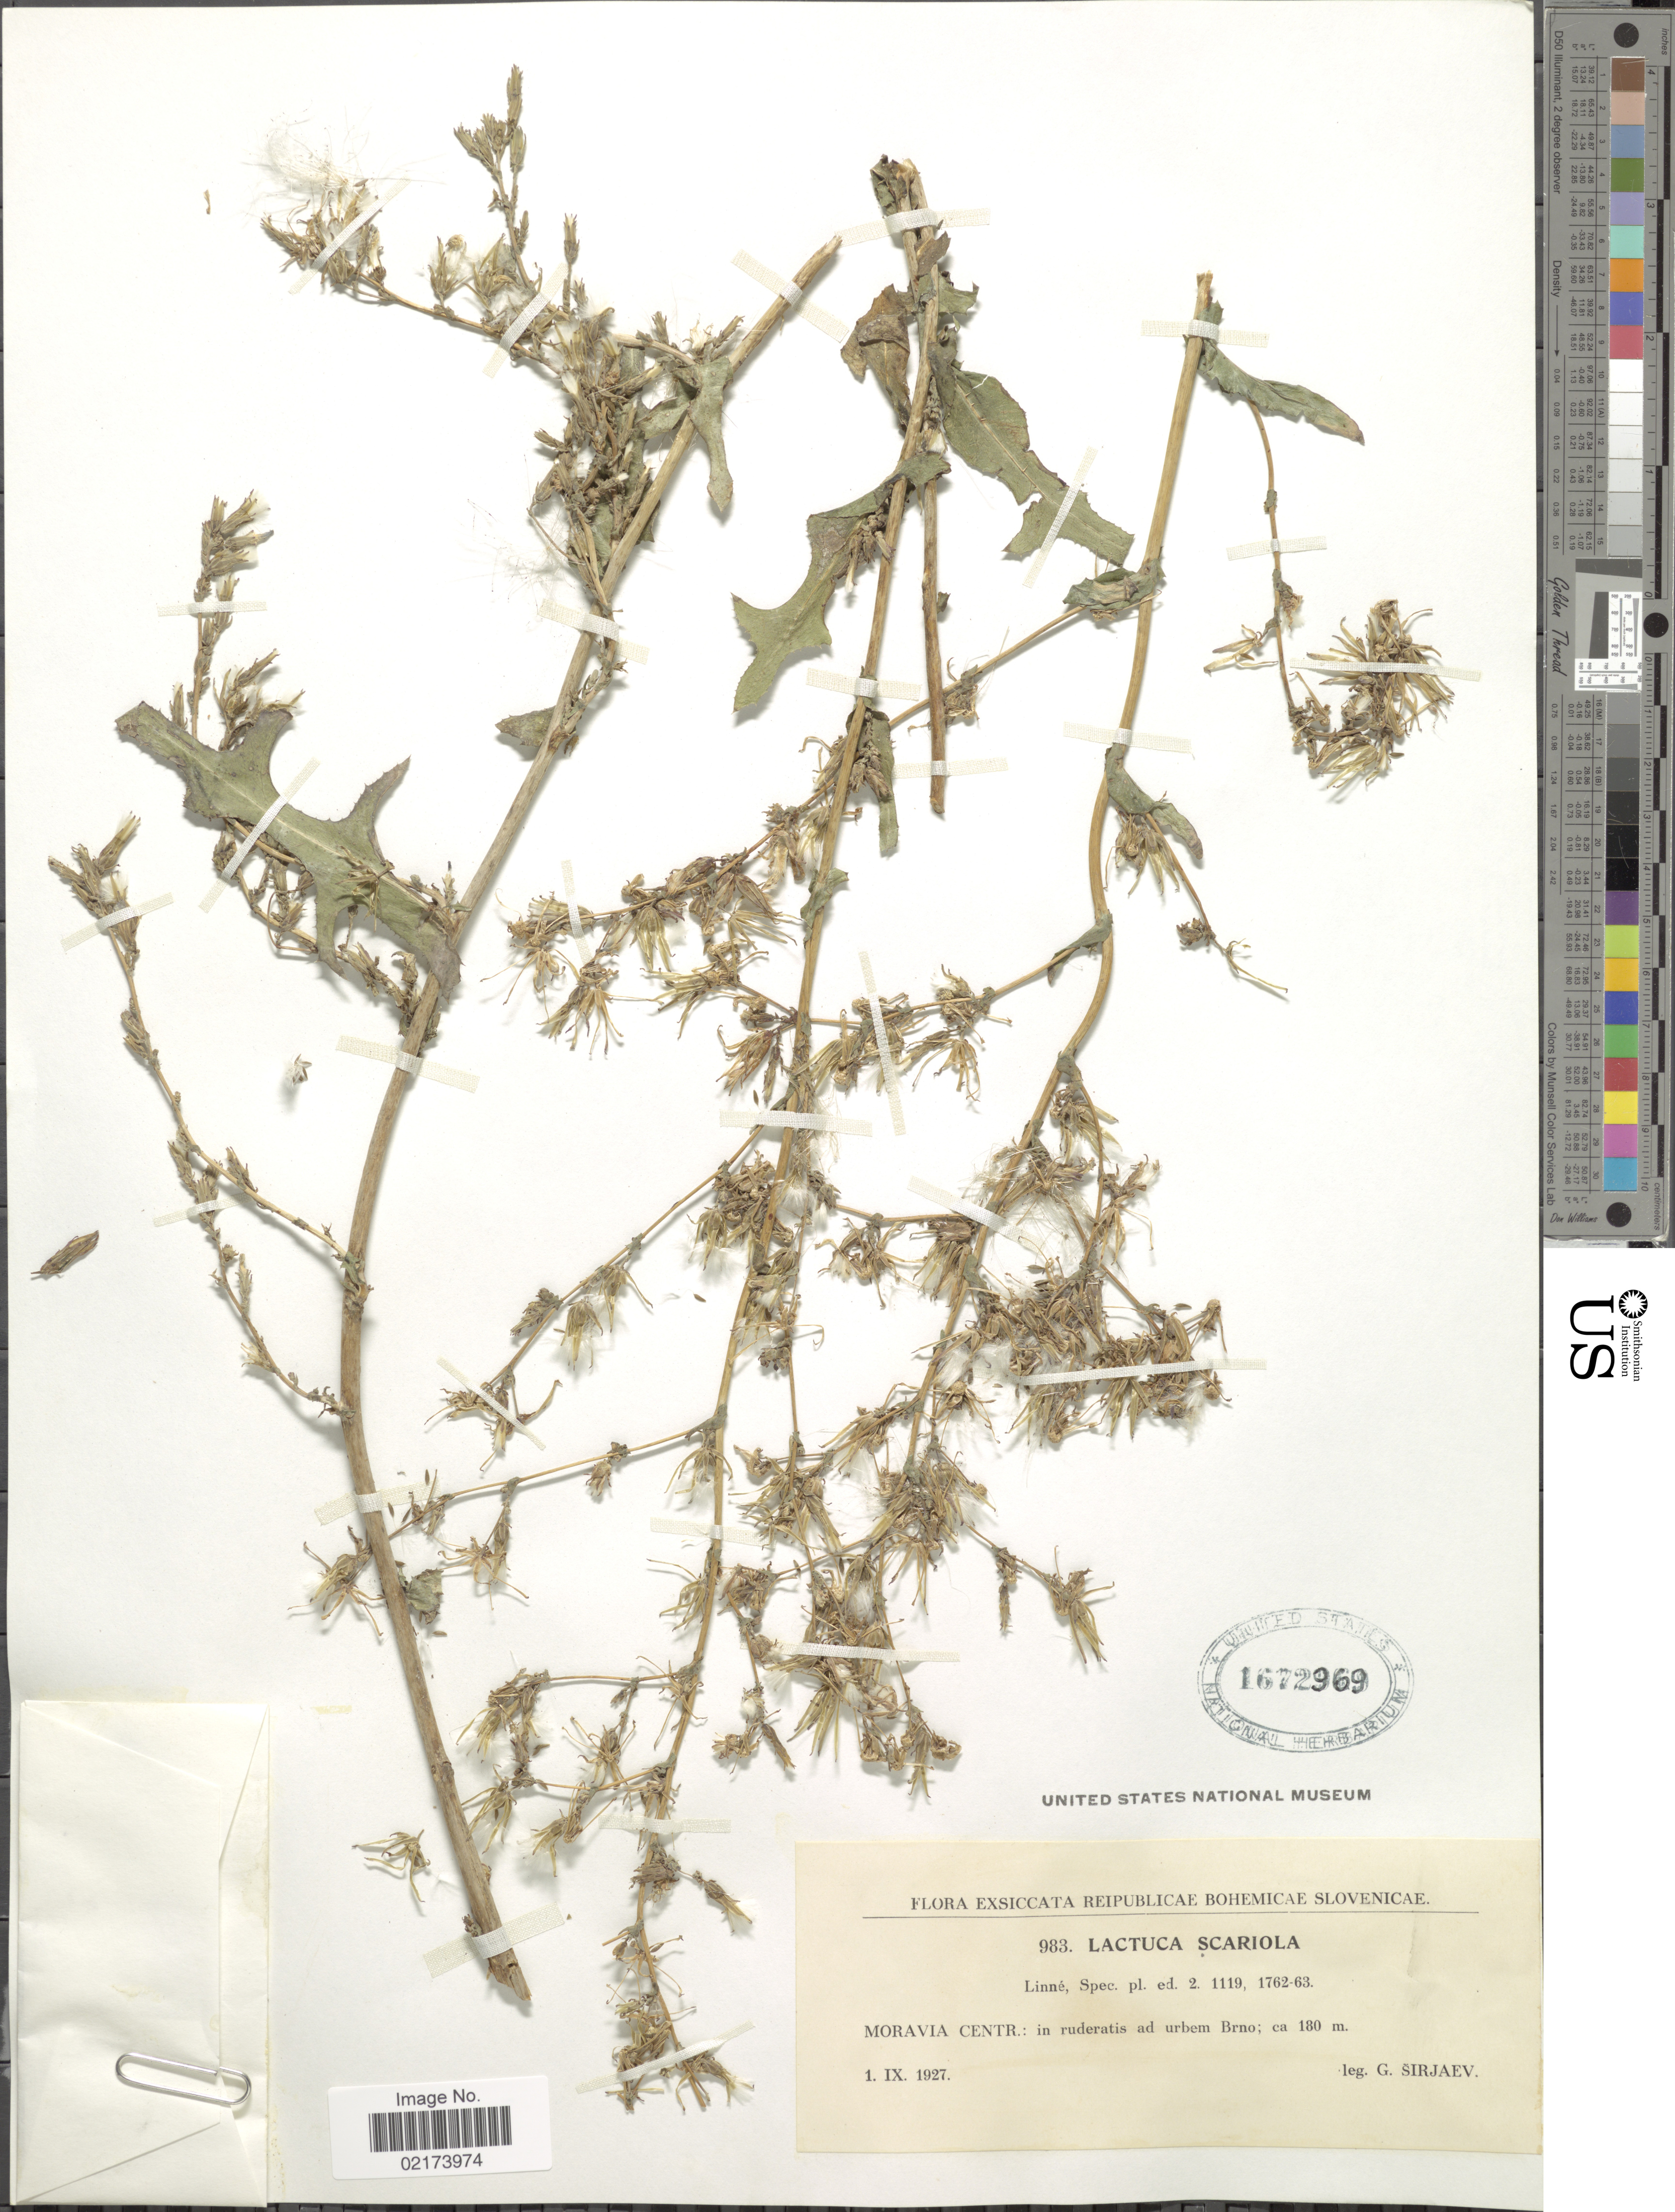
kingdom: Plantae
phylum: Tracheophyta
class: Magnoliopsida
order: Asterales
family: Asteraceae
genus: Lactuca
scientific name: Lactuca serriola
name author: L.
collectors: G. Širjaev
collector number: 983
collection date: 1927-09-01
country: Czechia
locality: Reipublicae Bohemicae Slovenicae, Moravia Centr., ad urbem Brno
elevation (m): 180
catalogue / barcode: US 1672969